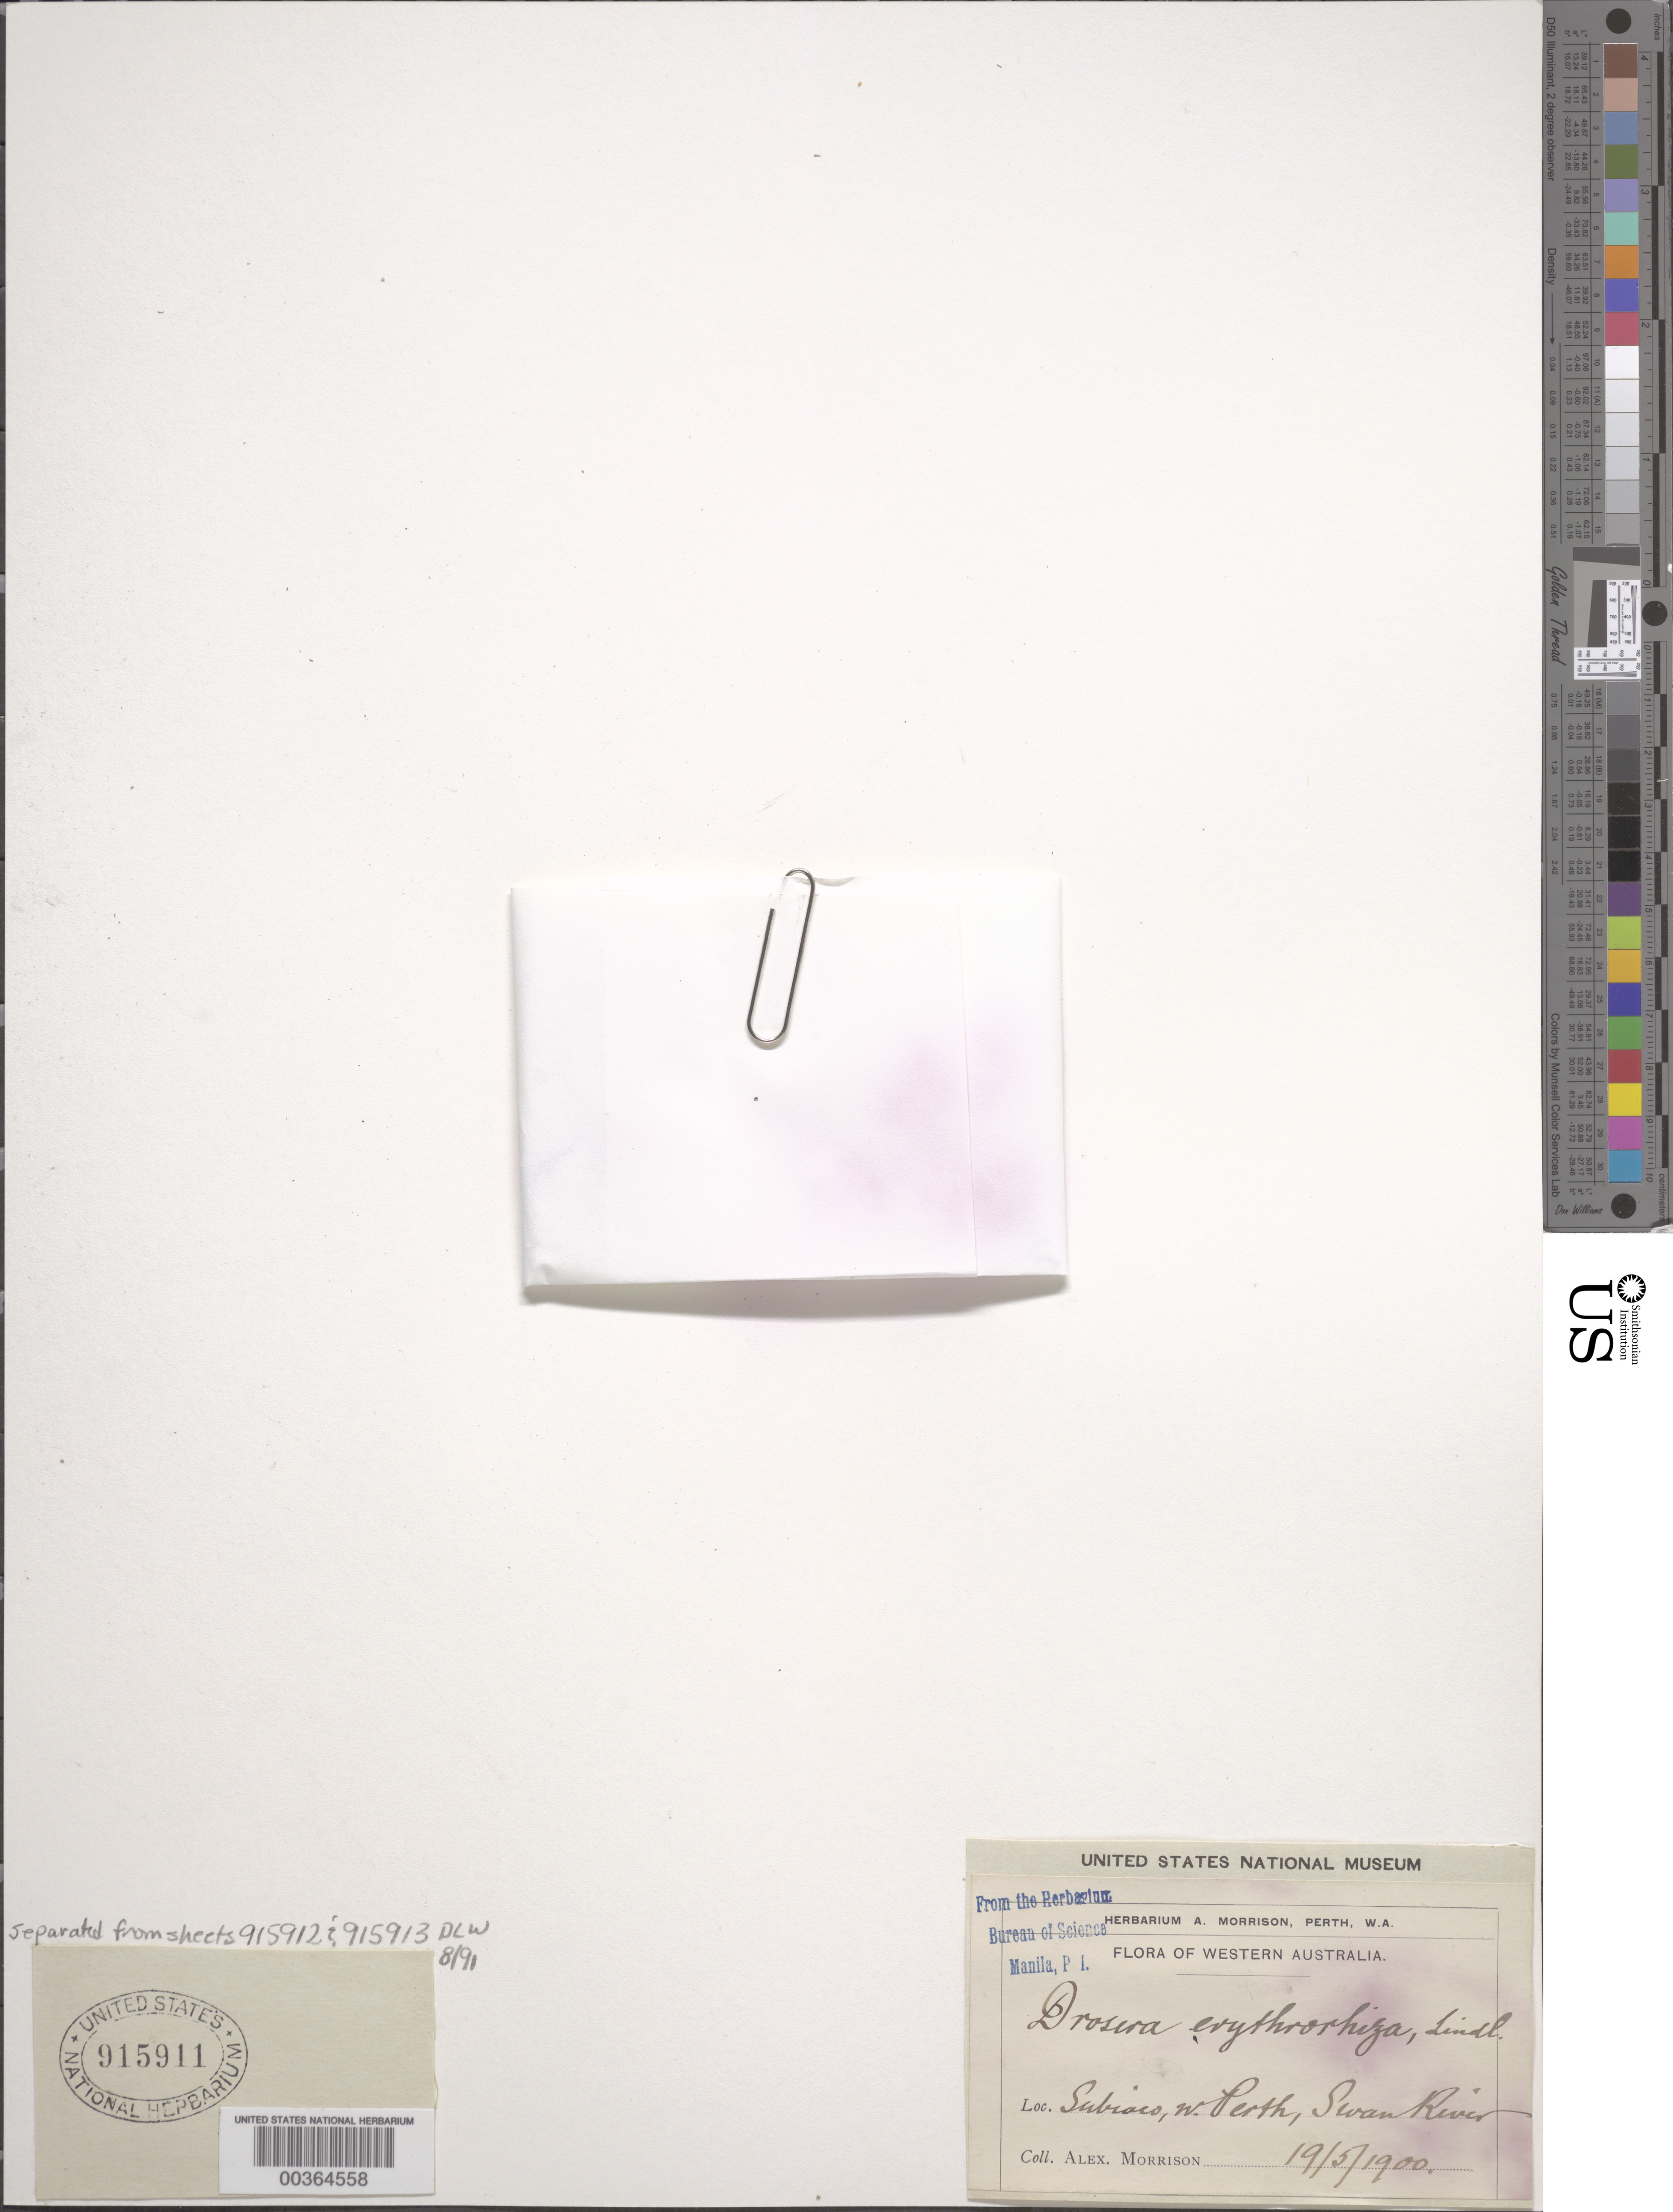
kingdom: Plantae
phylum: Tracheophyta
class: Magnoliopsida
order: Caryophyllales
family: Droseraceae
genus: Drosera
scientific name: Drosera erythrorhiza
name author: Lindl.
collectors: A. Morrison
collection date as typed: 19 May 1900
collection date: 1900-05-19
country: Australia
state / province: Western Australia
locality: Swan river, w. perth, subiaco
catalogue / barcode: US 915911